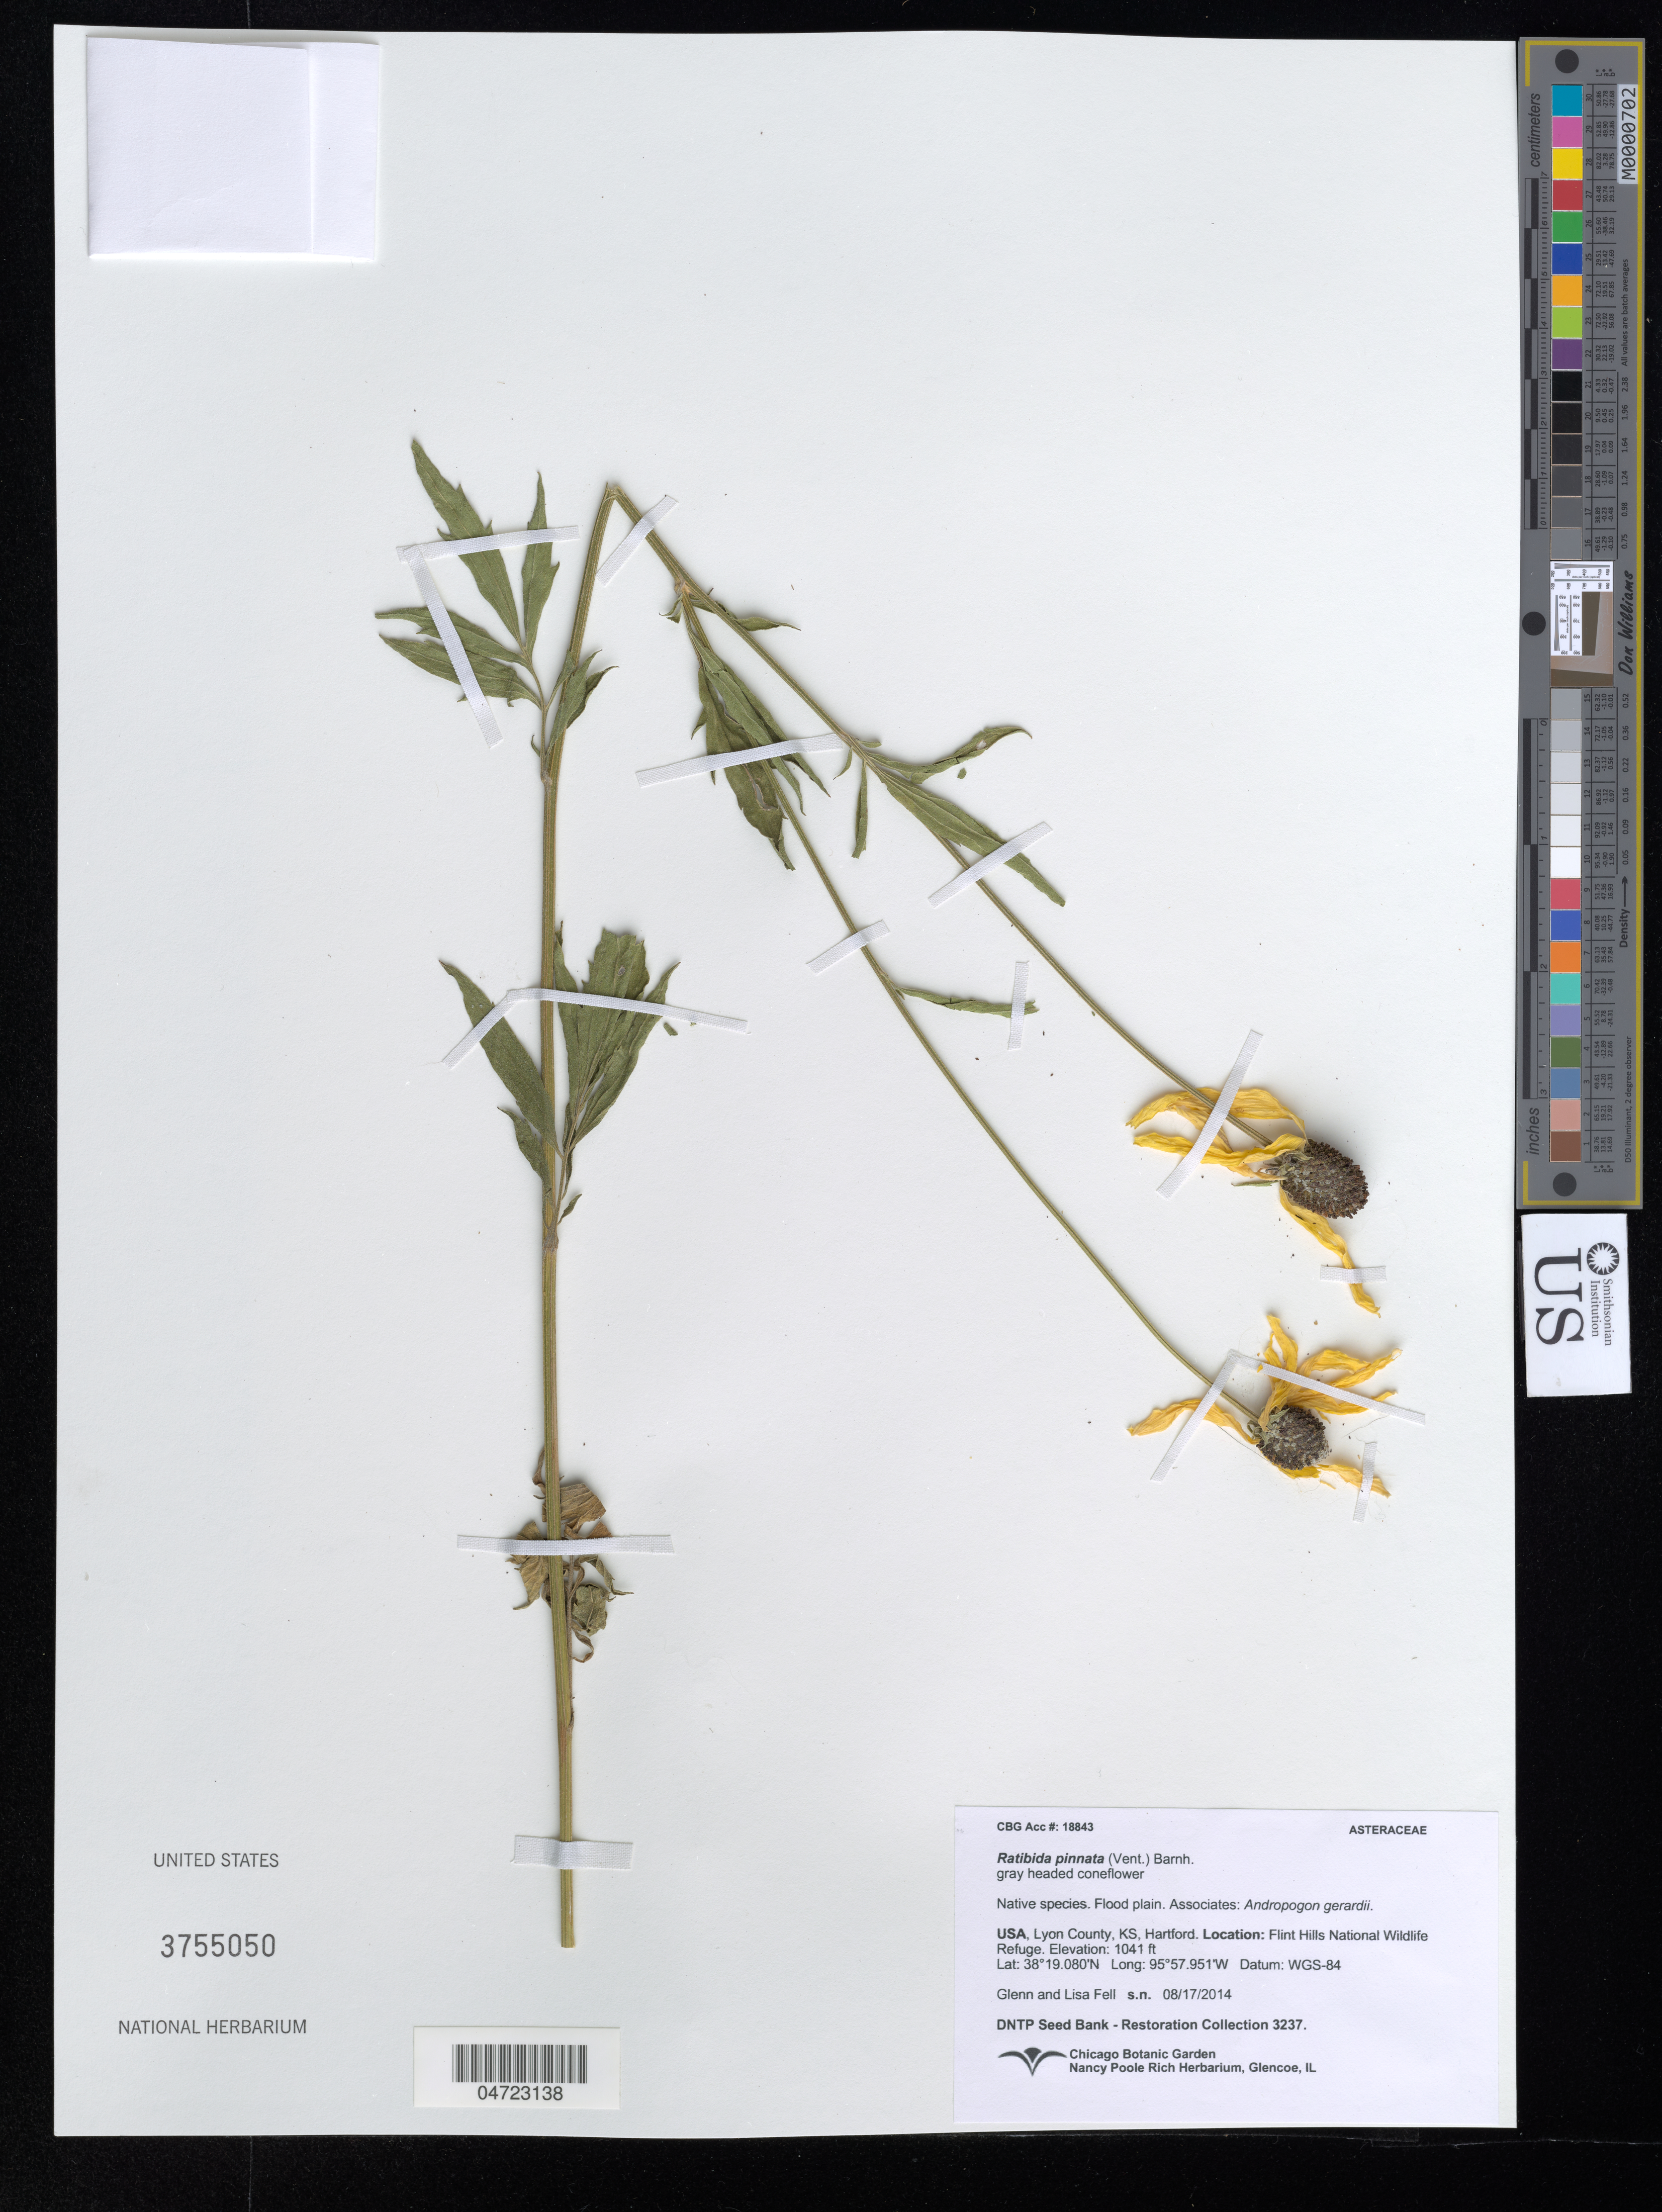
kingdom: Plantae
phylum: Tracheophyta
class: Magnoliopsida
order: Asterales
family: Asteraceae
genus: Ratibida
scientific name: Ratibida pinnata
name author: (Vent.) Barnhart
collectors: G. Fell & L. Fell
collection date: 2014-08-17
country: United States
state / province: Kansas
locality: Lyon County, KS, Hartford. Flint Hills National Wildlife Refuge. Datum: WGS-84.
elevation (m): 317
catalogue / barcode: US 3755050